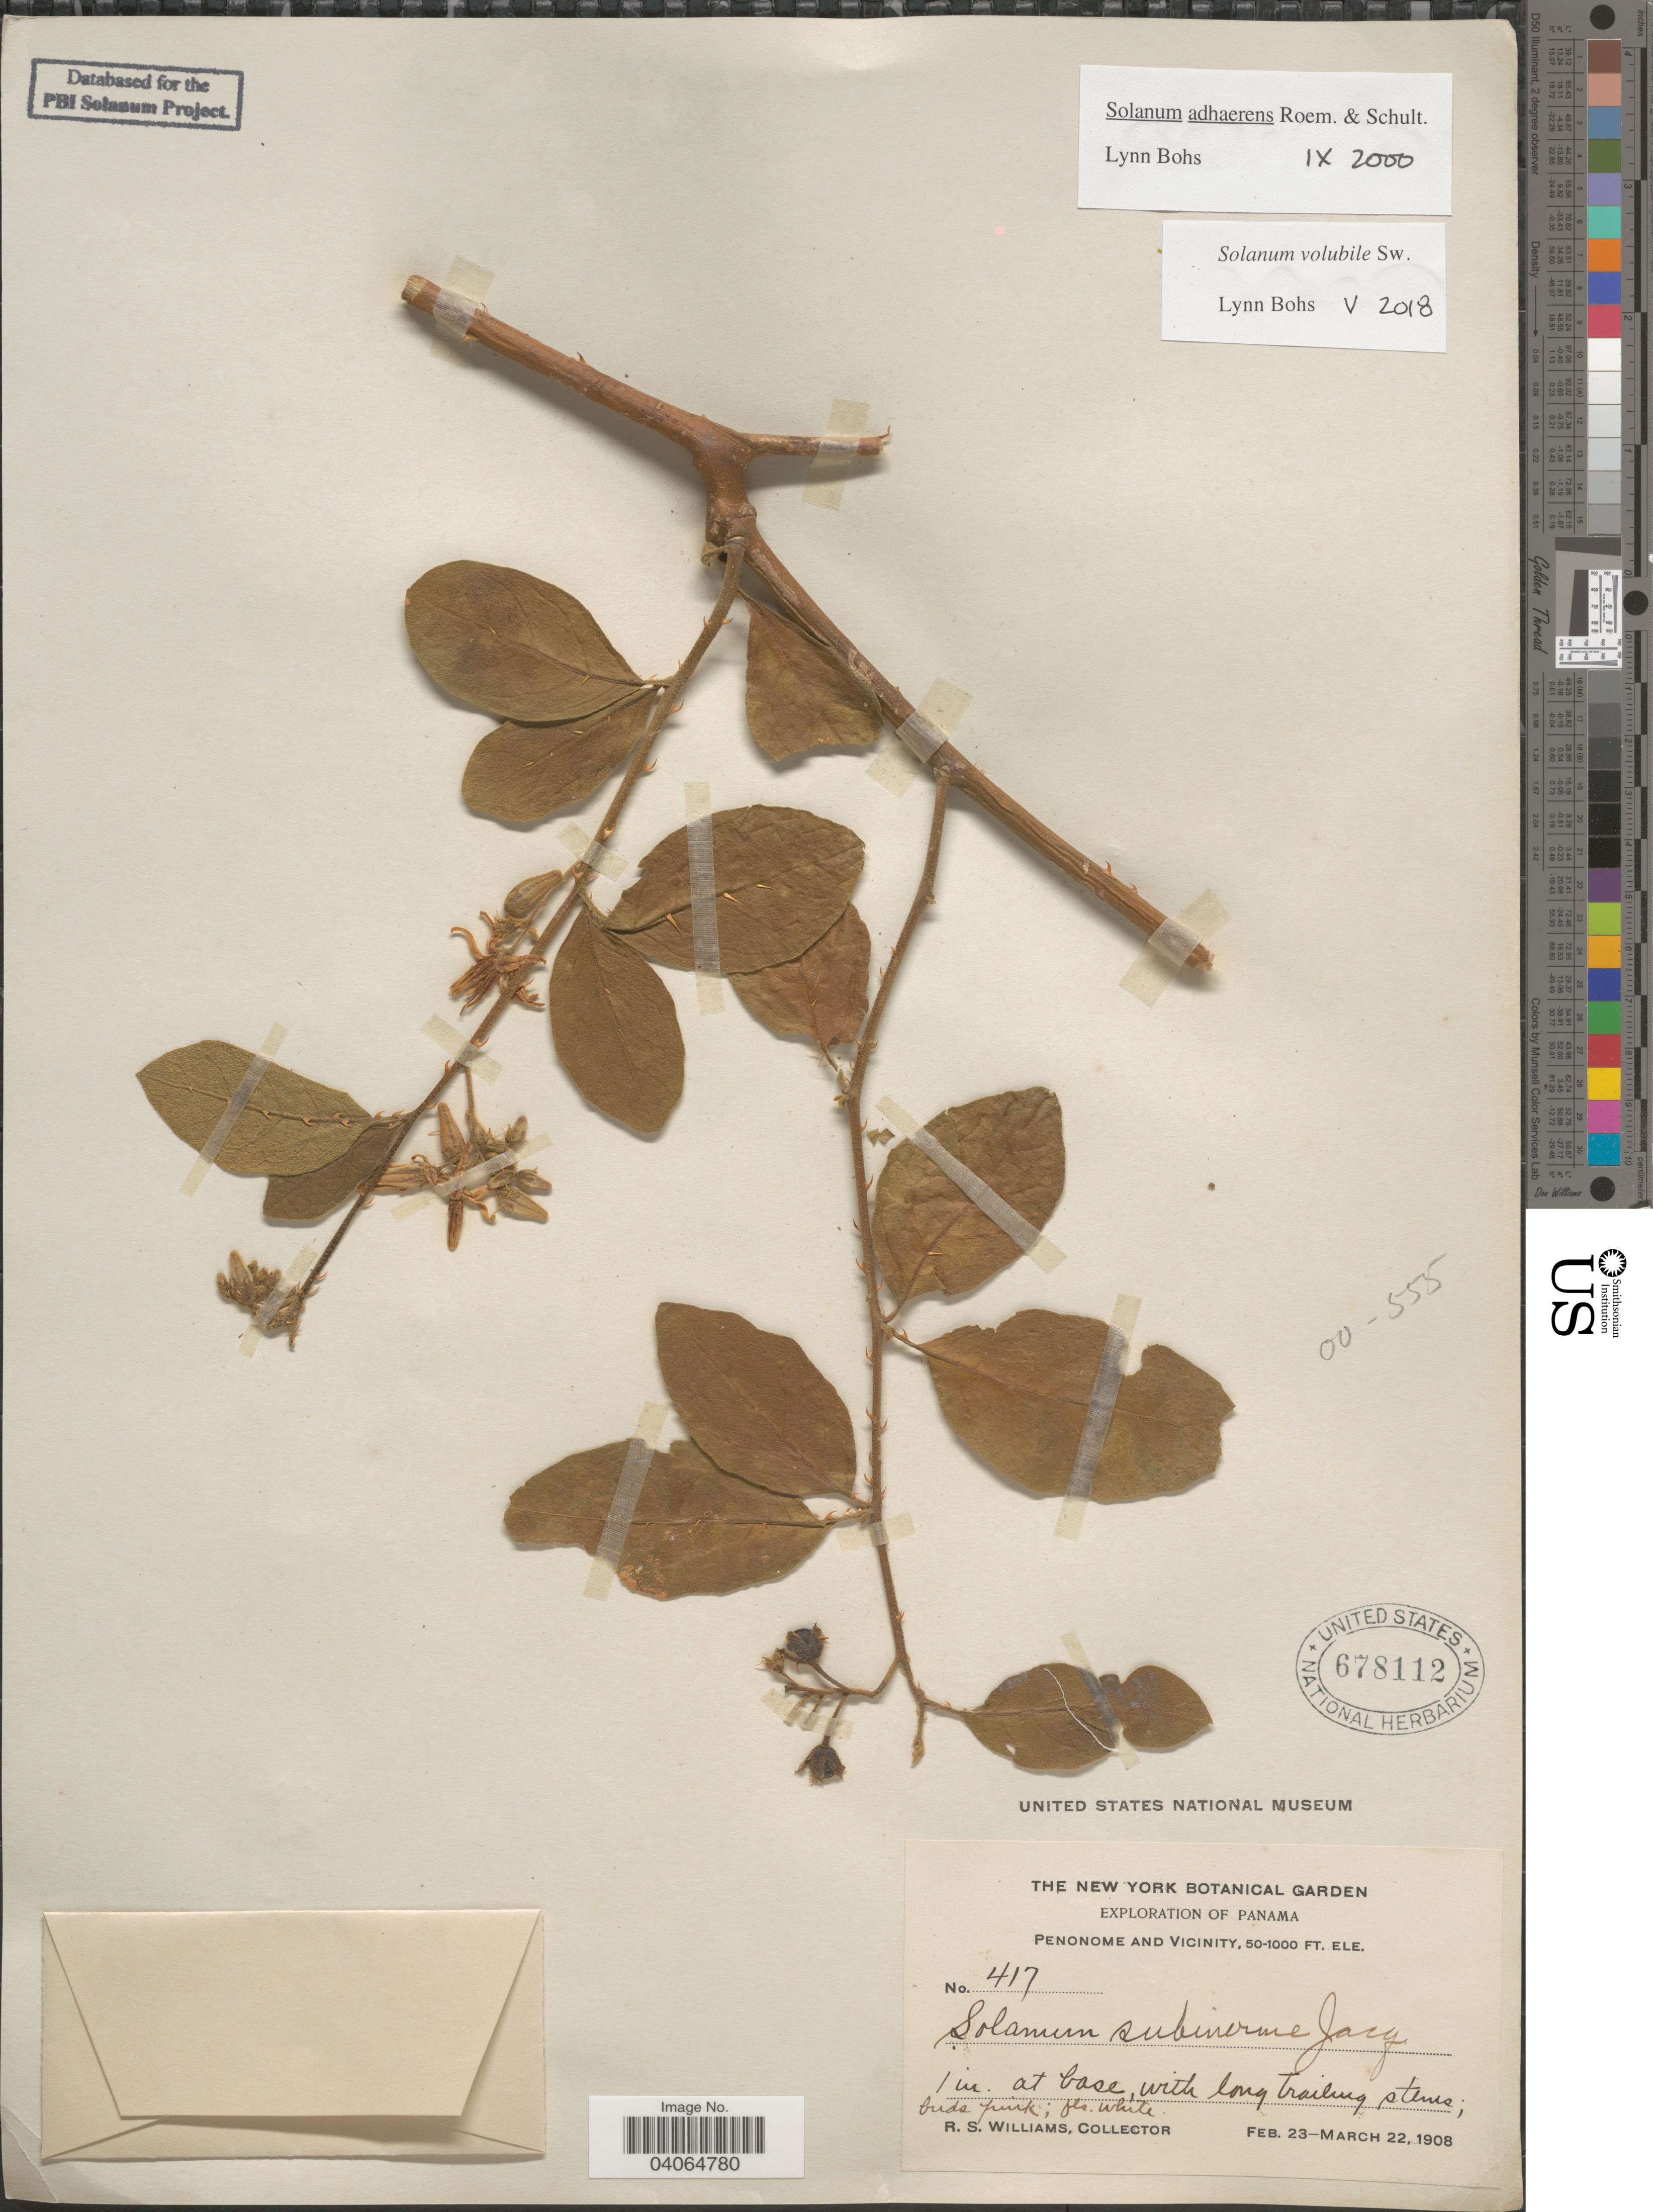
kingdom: Plantae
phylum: Tracheophyta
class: Magnoliopsida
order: Solanales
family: Solanaceae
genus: Solanum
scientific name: Solanum volubile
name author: Sw.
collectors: R. S. Williams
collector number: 417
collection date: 1908-02-23/1908-03-22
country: Panama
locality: Penonome and Vicinity.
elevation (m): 15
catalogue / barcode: US 678112